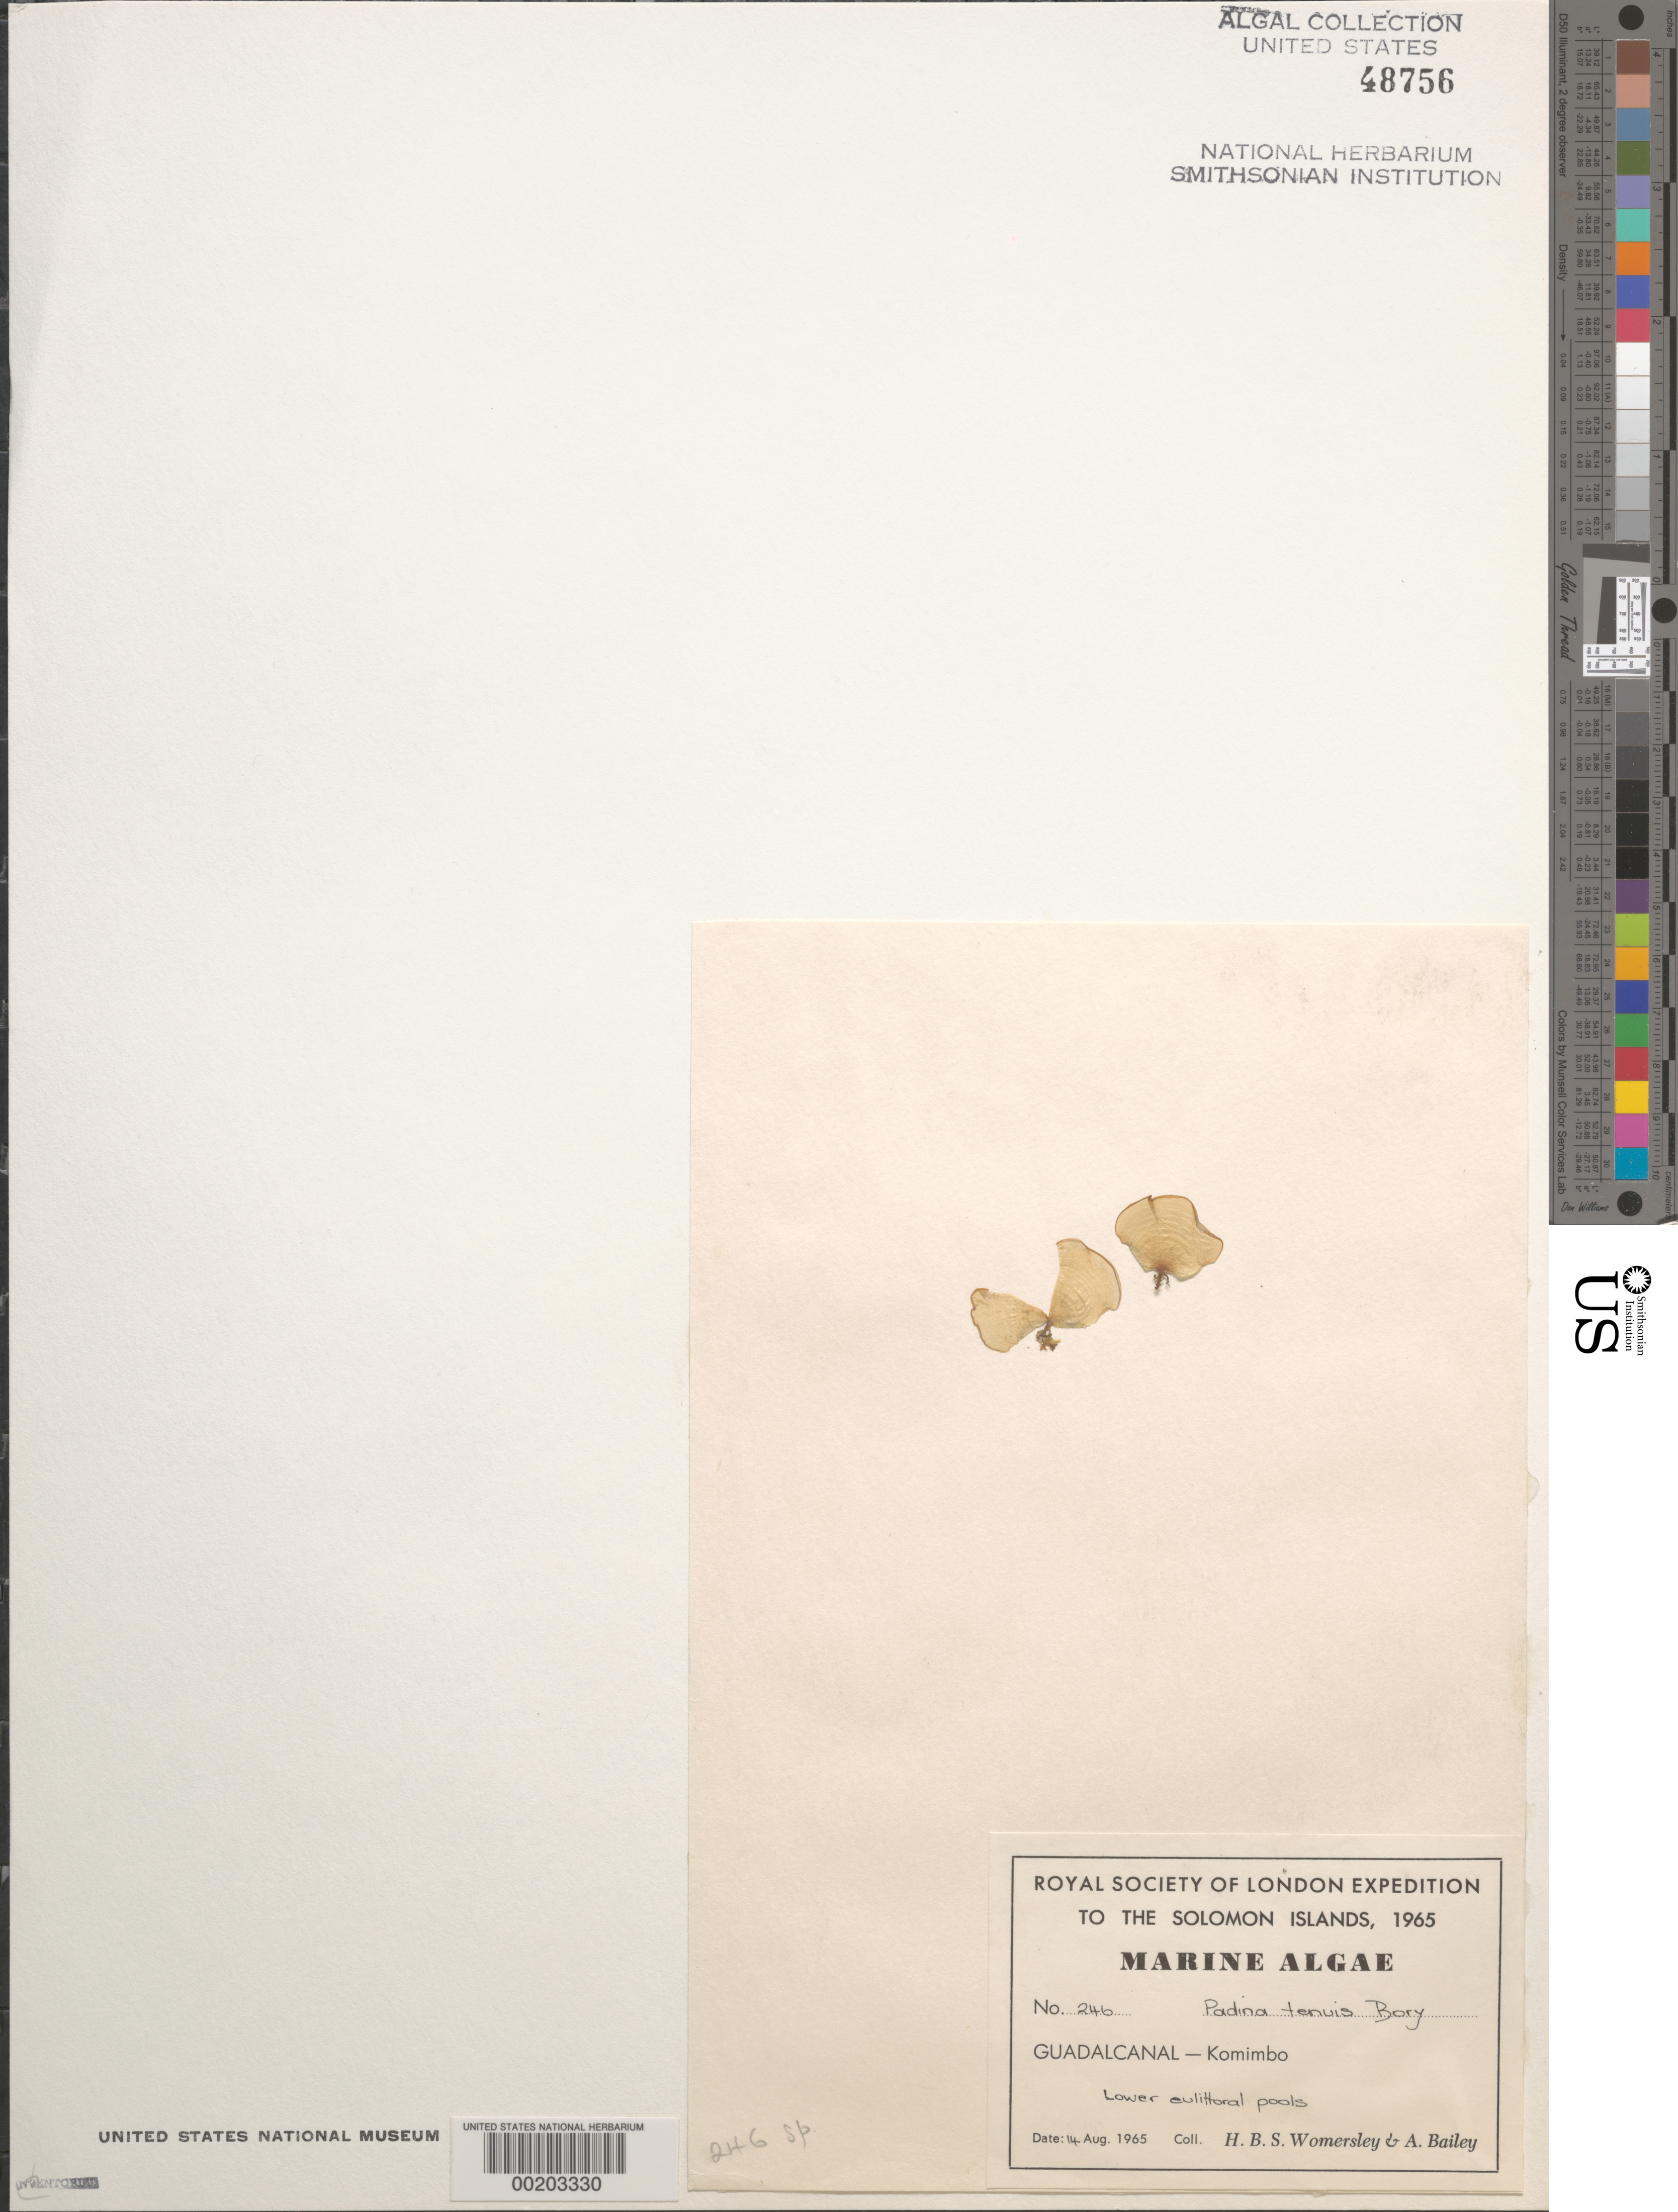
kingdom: Chromista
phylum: Ochrophyta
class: Phaeophyceae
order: Dictyotales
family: Dictyotaceae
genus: Padina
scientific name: Padina boryana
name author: Thivy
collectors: H. B. S. Womersley & A. Bailey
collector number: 246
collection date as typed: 14 Aug 1965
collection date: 1965-08-14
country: Solomon Islands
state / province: Guadalcanal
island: Guadalcanal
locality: Komimbo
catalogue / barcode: US 48756